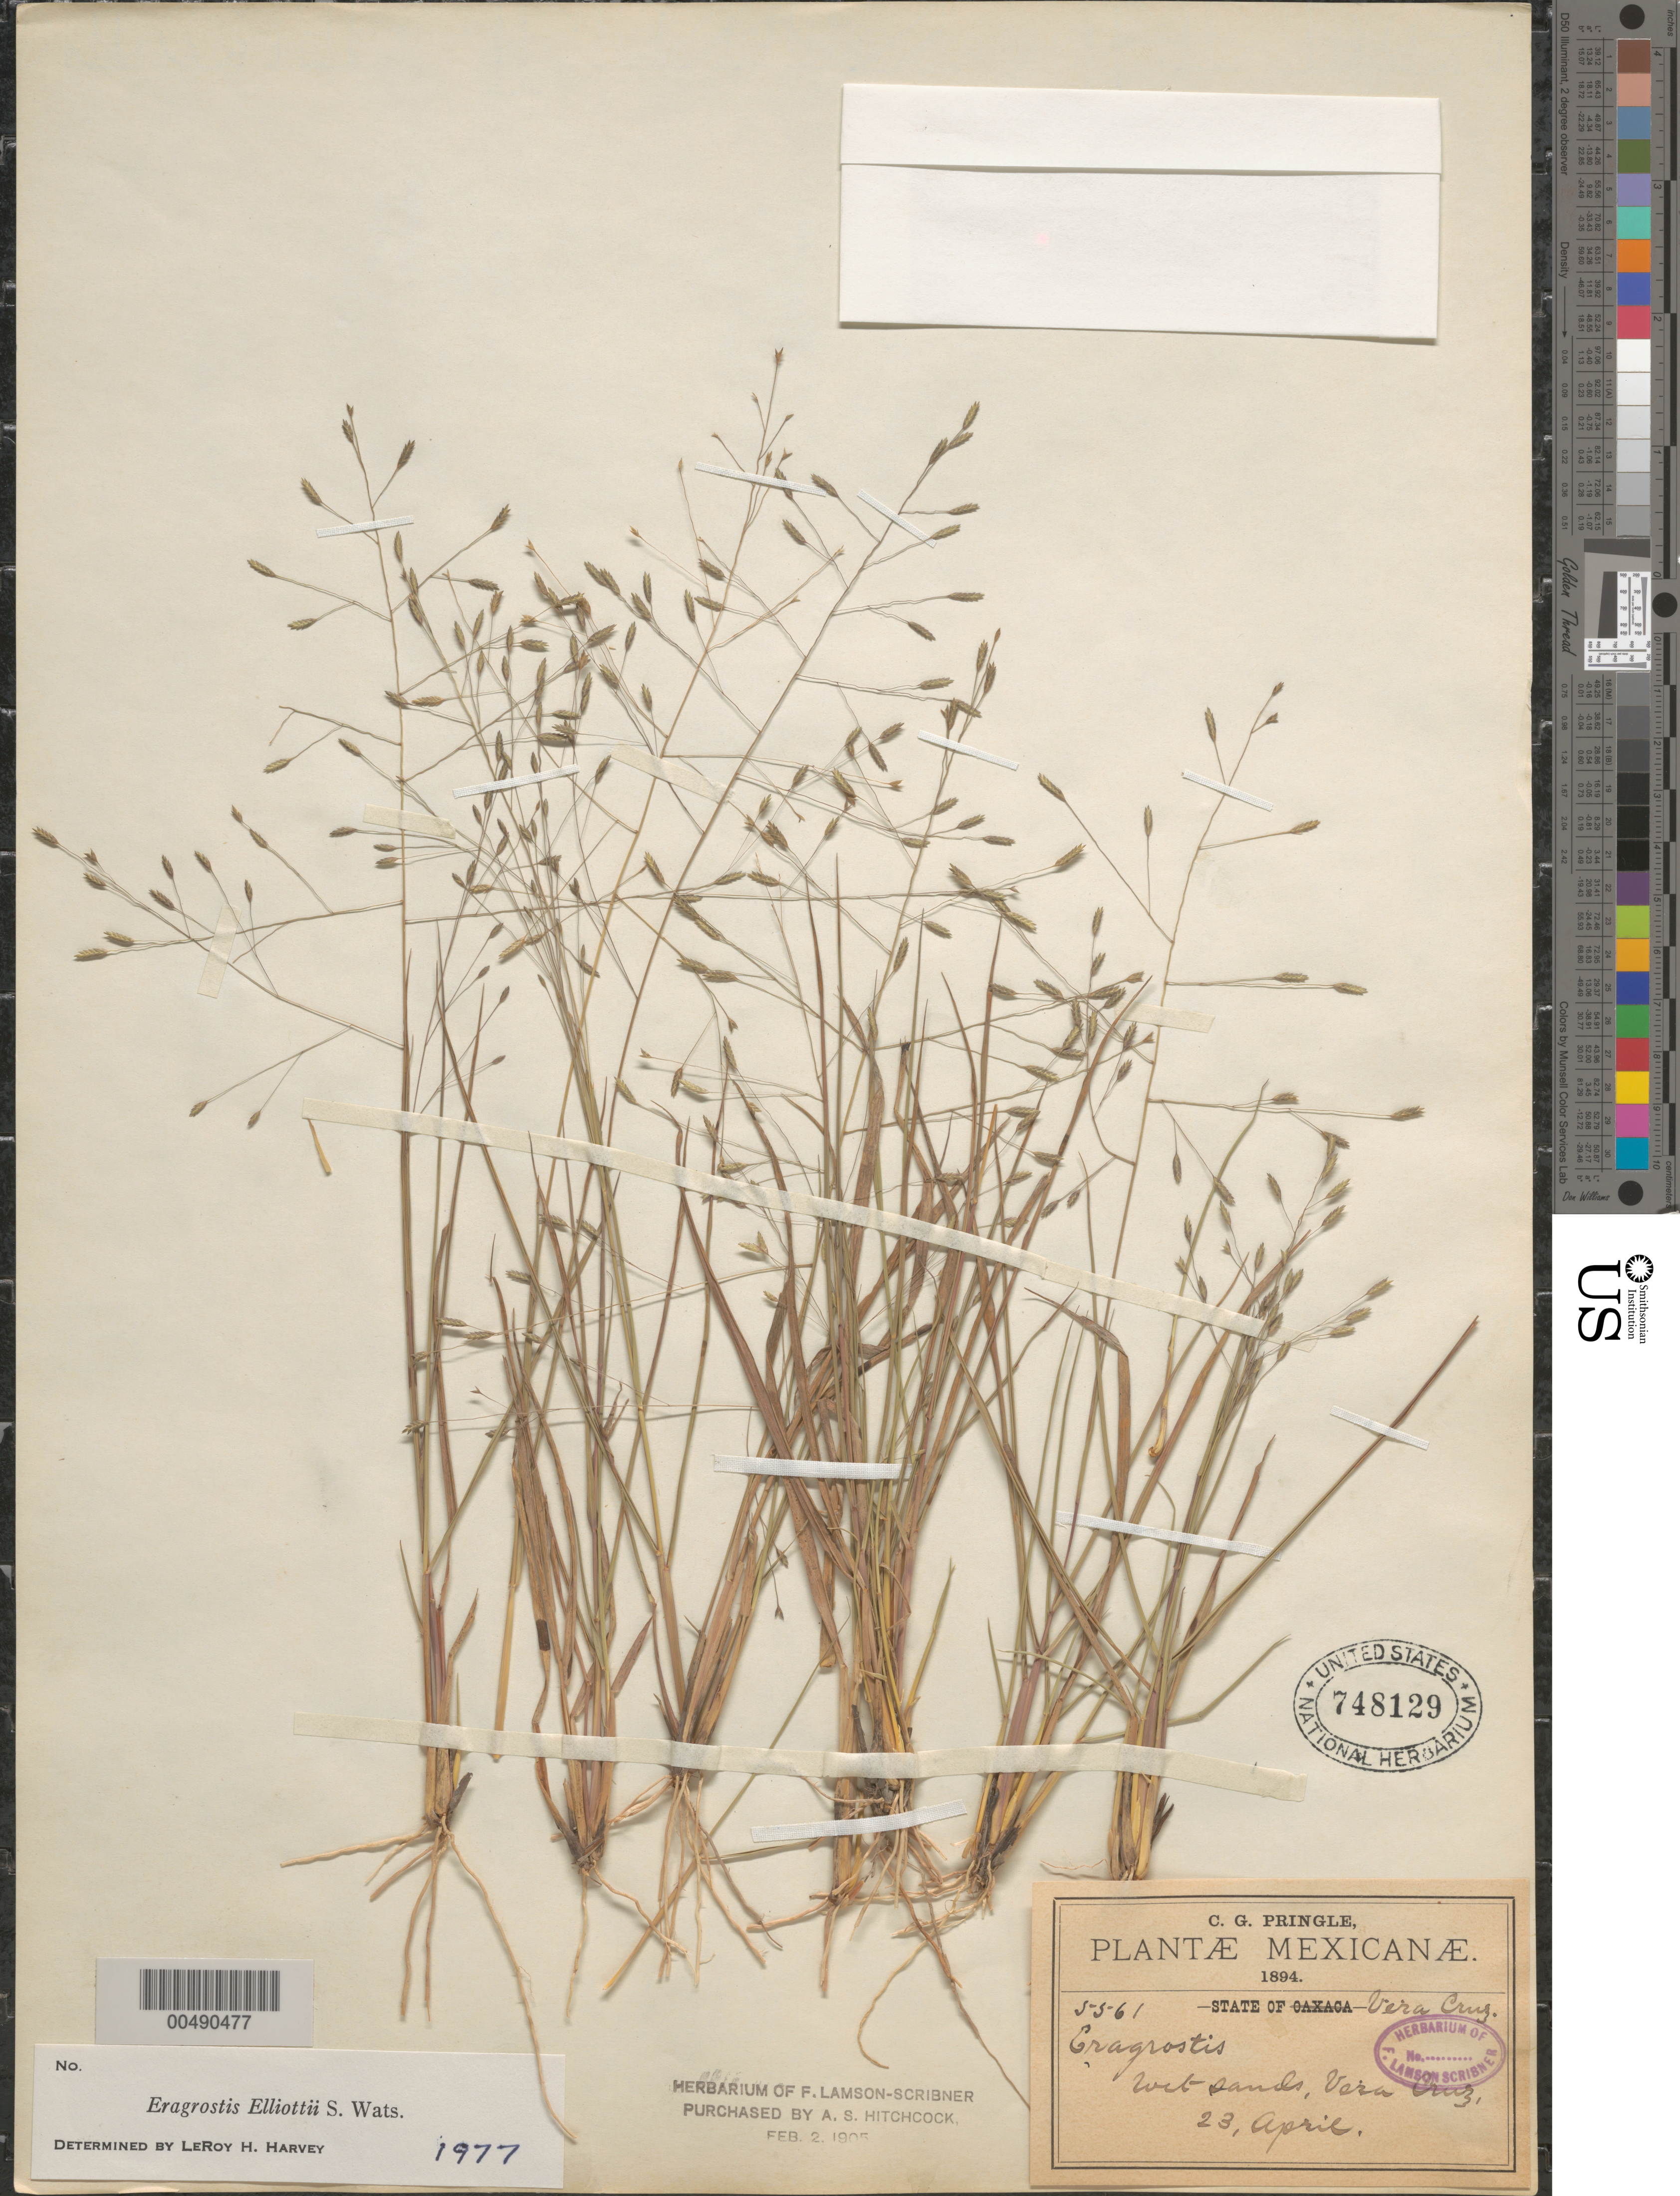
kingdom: Plantae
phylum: Tracheophyta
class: Liliopsida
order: Poales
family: Poaceae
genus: Eragrostis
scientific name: Eragrostis elliottii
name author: S. Watson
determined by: Harvey, L. H.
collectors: C. G. Pringle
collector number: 5561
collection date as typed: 23 Apr 1894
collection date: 1894-04-23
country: Mexico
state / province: Veracruz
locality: Vera Cruz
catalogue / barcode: US 748129